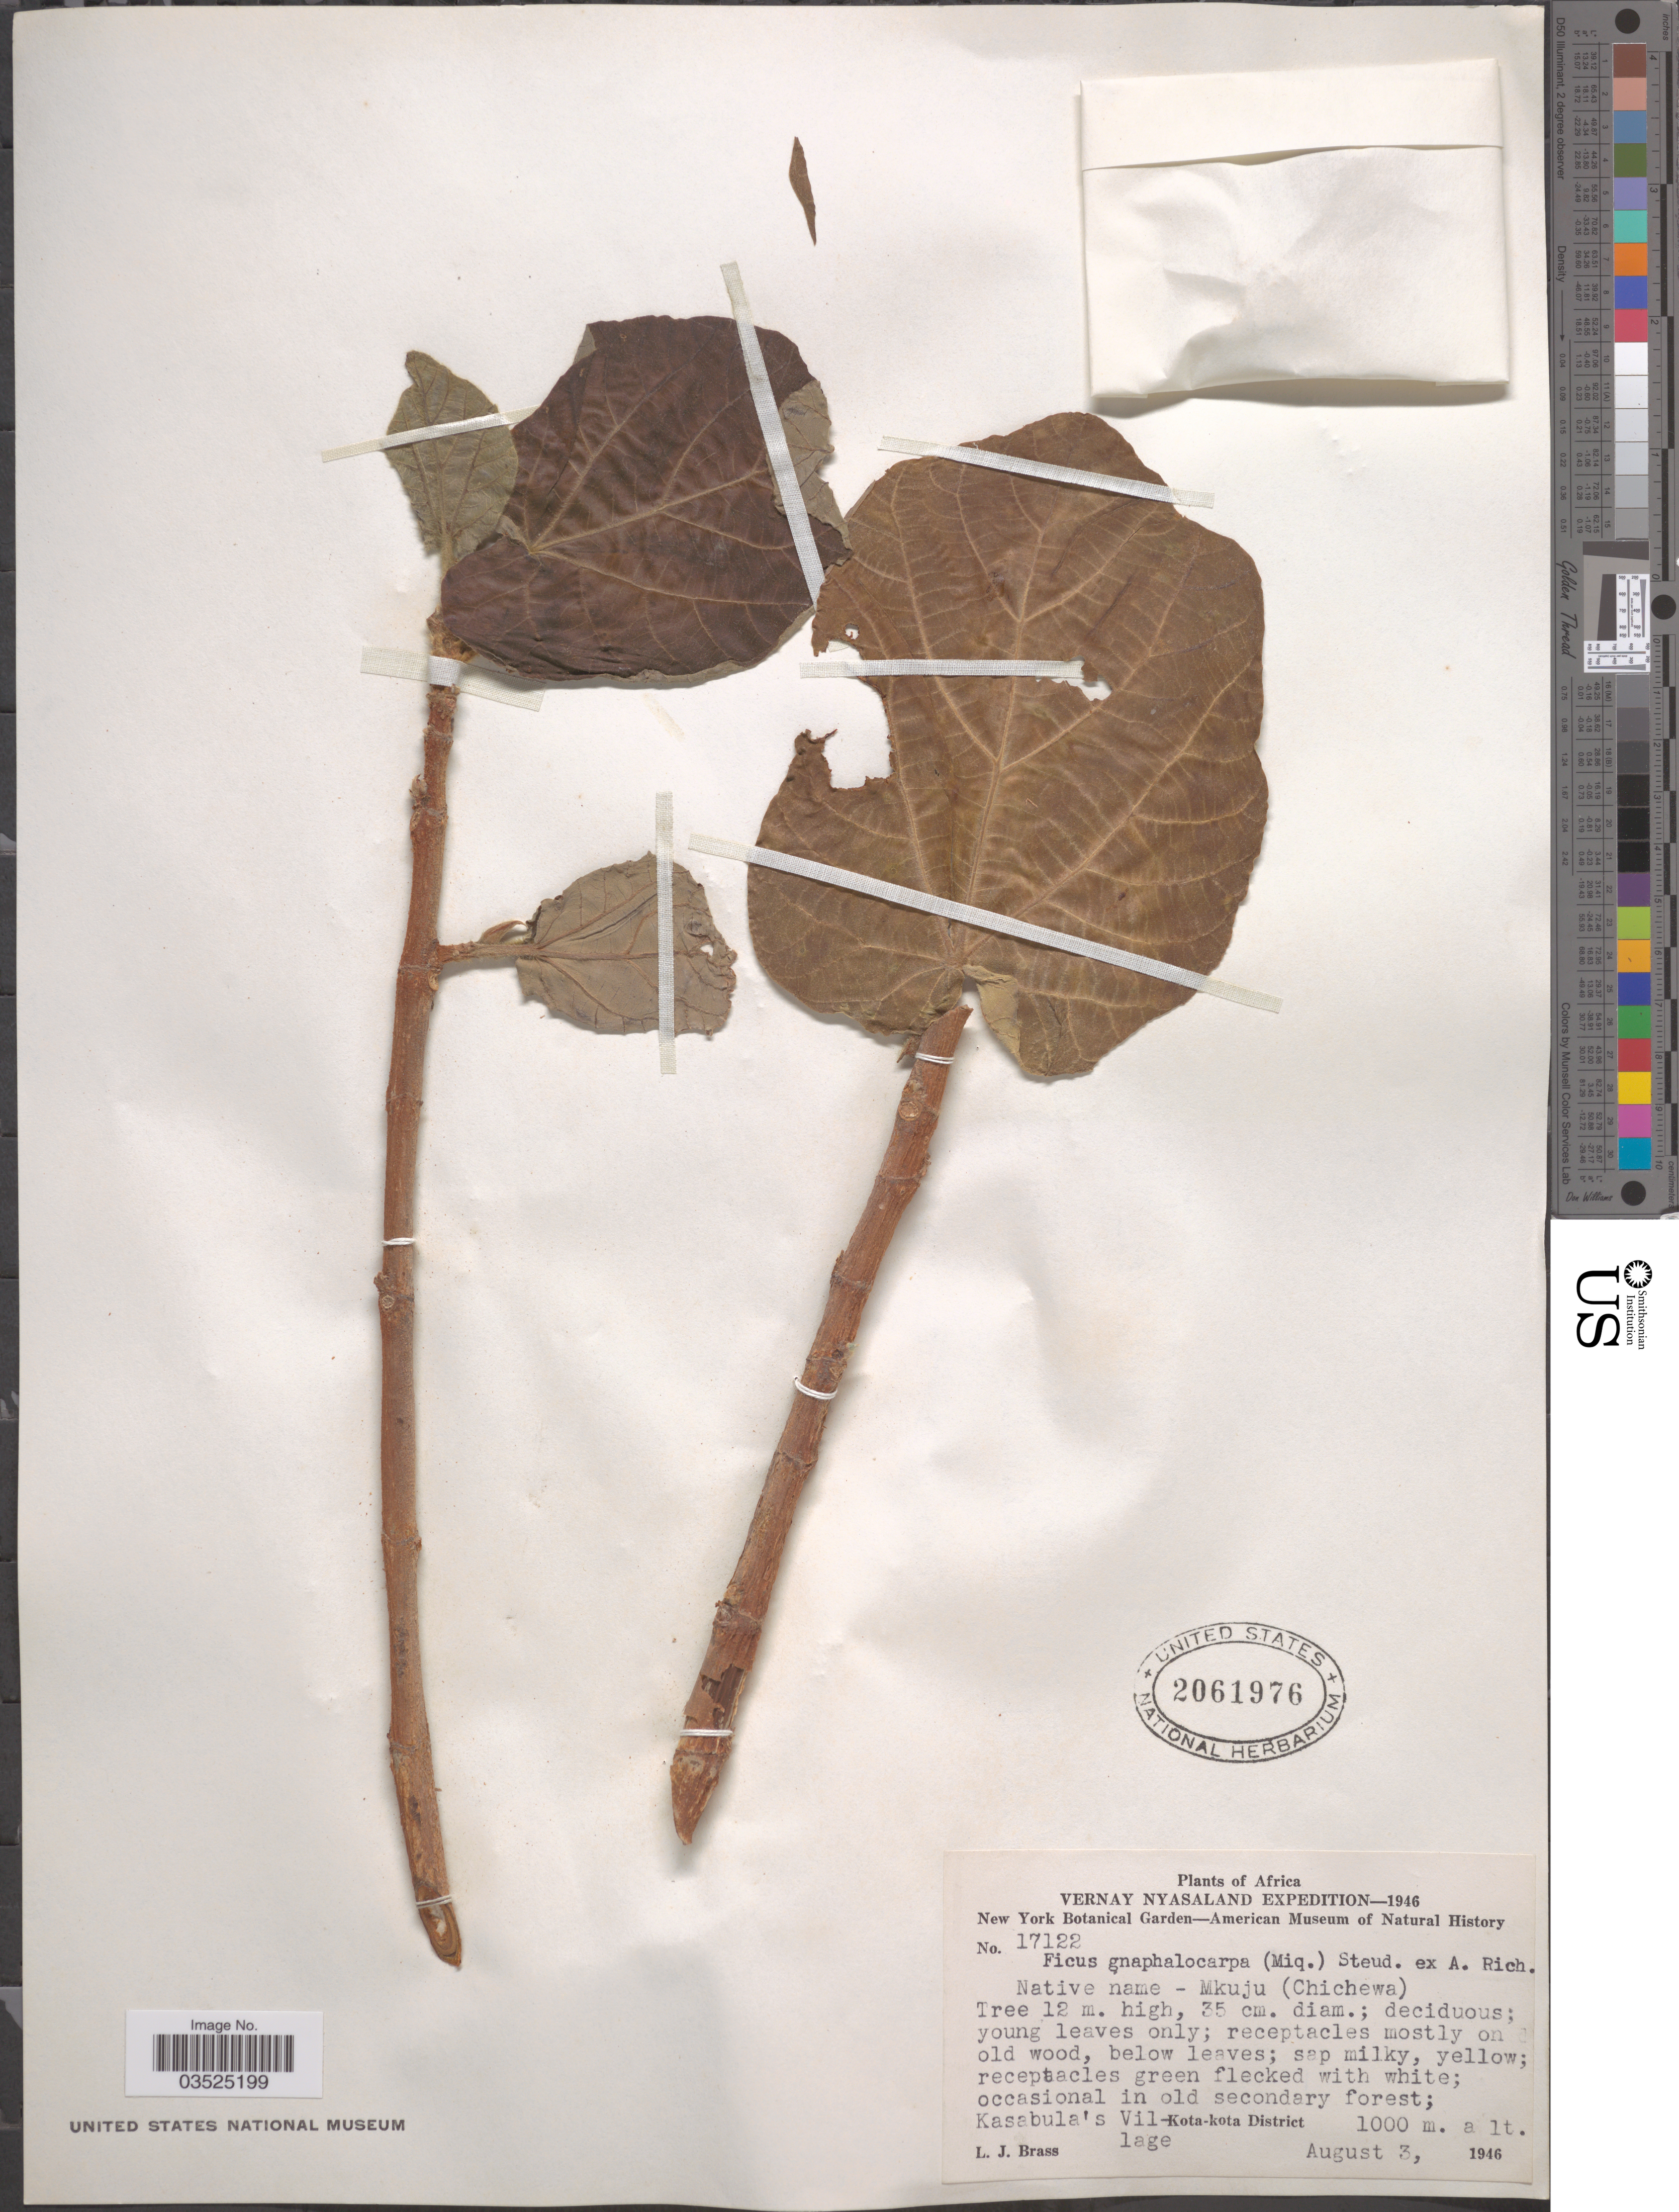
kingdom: Plantae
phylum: Tracheophyta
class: Magnoliopsida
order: Rosales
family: Moraceae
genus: Ficus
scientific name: Ficus gnaphalocarpa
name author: (Miq.) A. Rich.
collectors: L. J. Brass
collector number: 17122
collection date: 1946-08-03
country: Malawi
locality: Vernay Nyasaland. Kasabula's Village. Kota-kota District.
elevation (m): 1000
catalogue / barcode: US 2061976